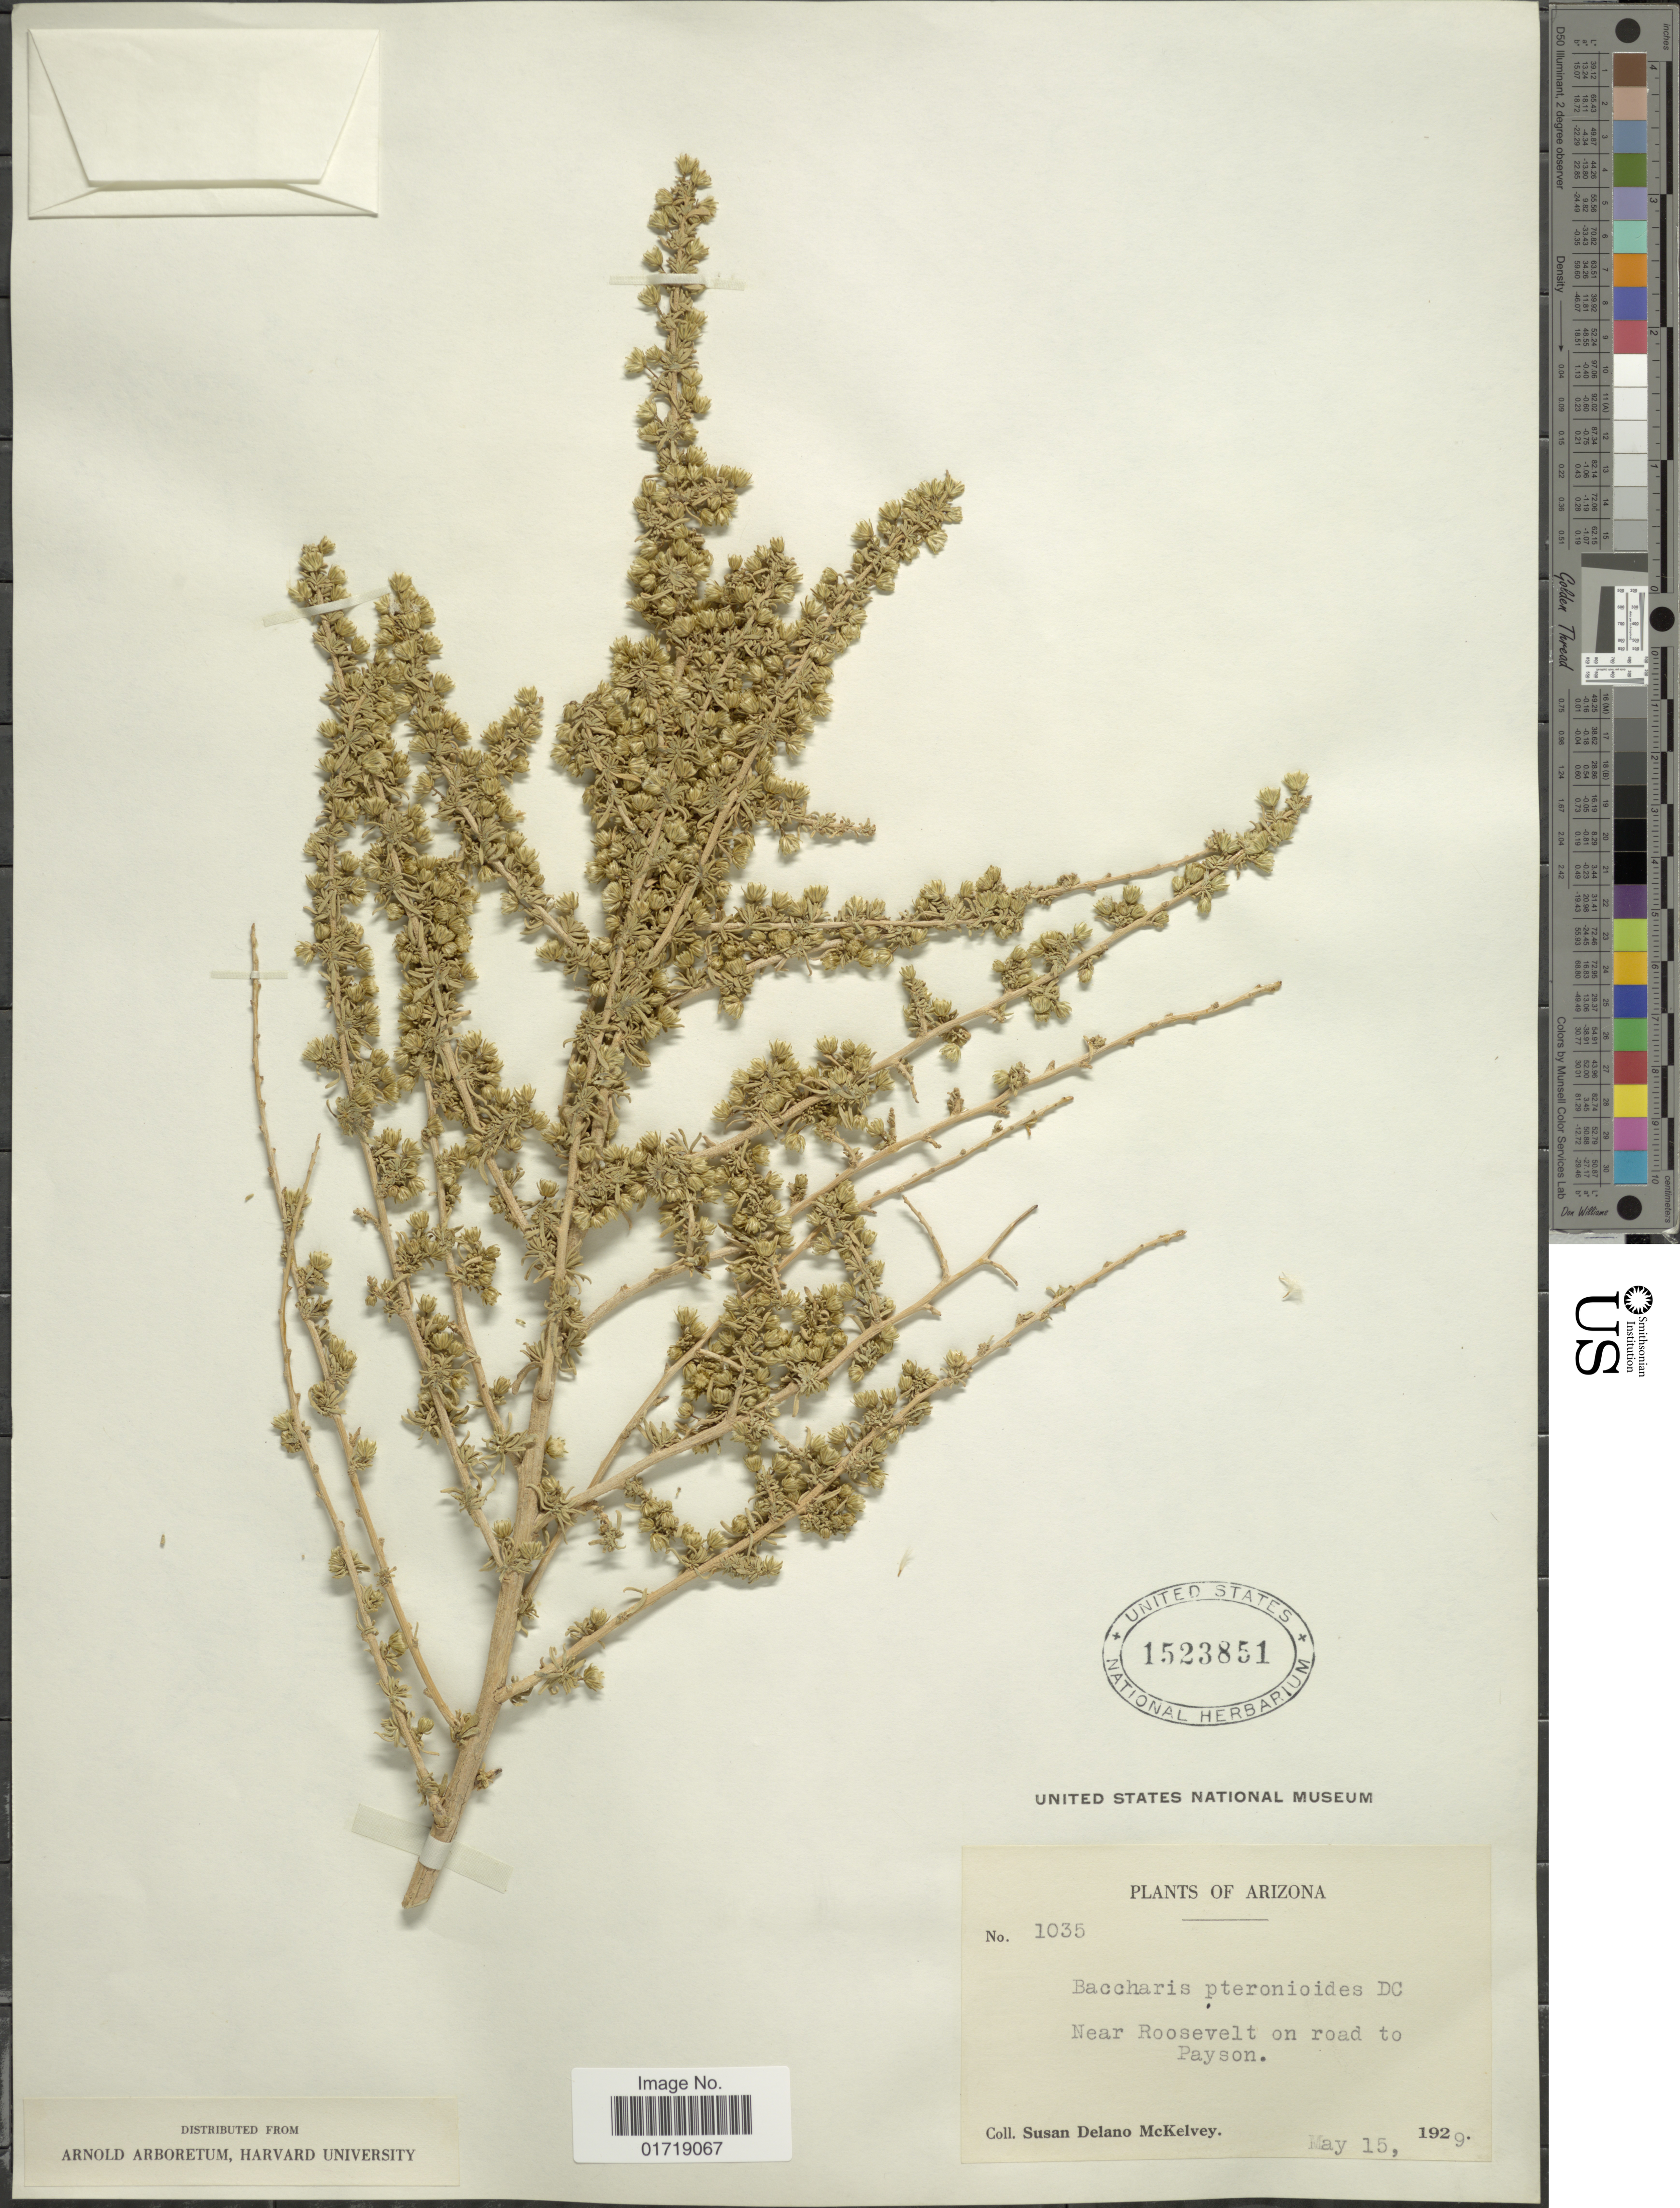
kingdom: Plantae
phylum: Tracheophyta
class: Magnoliopsida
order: Asterales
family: Asteraceae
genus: Baccharis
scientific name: Baccharis pteronioides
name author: DC.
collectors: S. A. McKelvey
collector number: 1035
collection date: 1929-05-15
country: United States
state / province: Arizona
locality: Near Roosevelt on road to Payson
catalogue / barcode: US 1523851